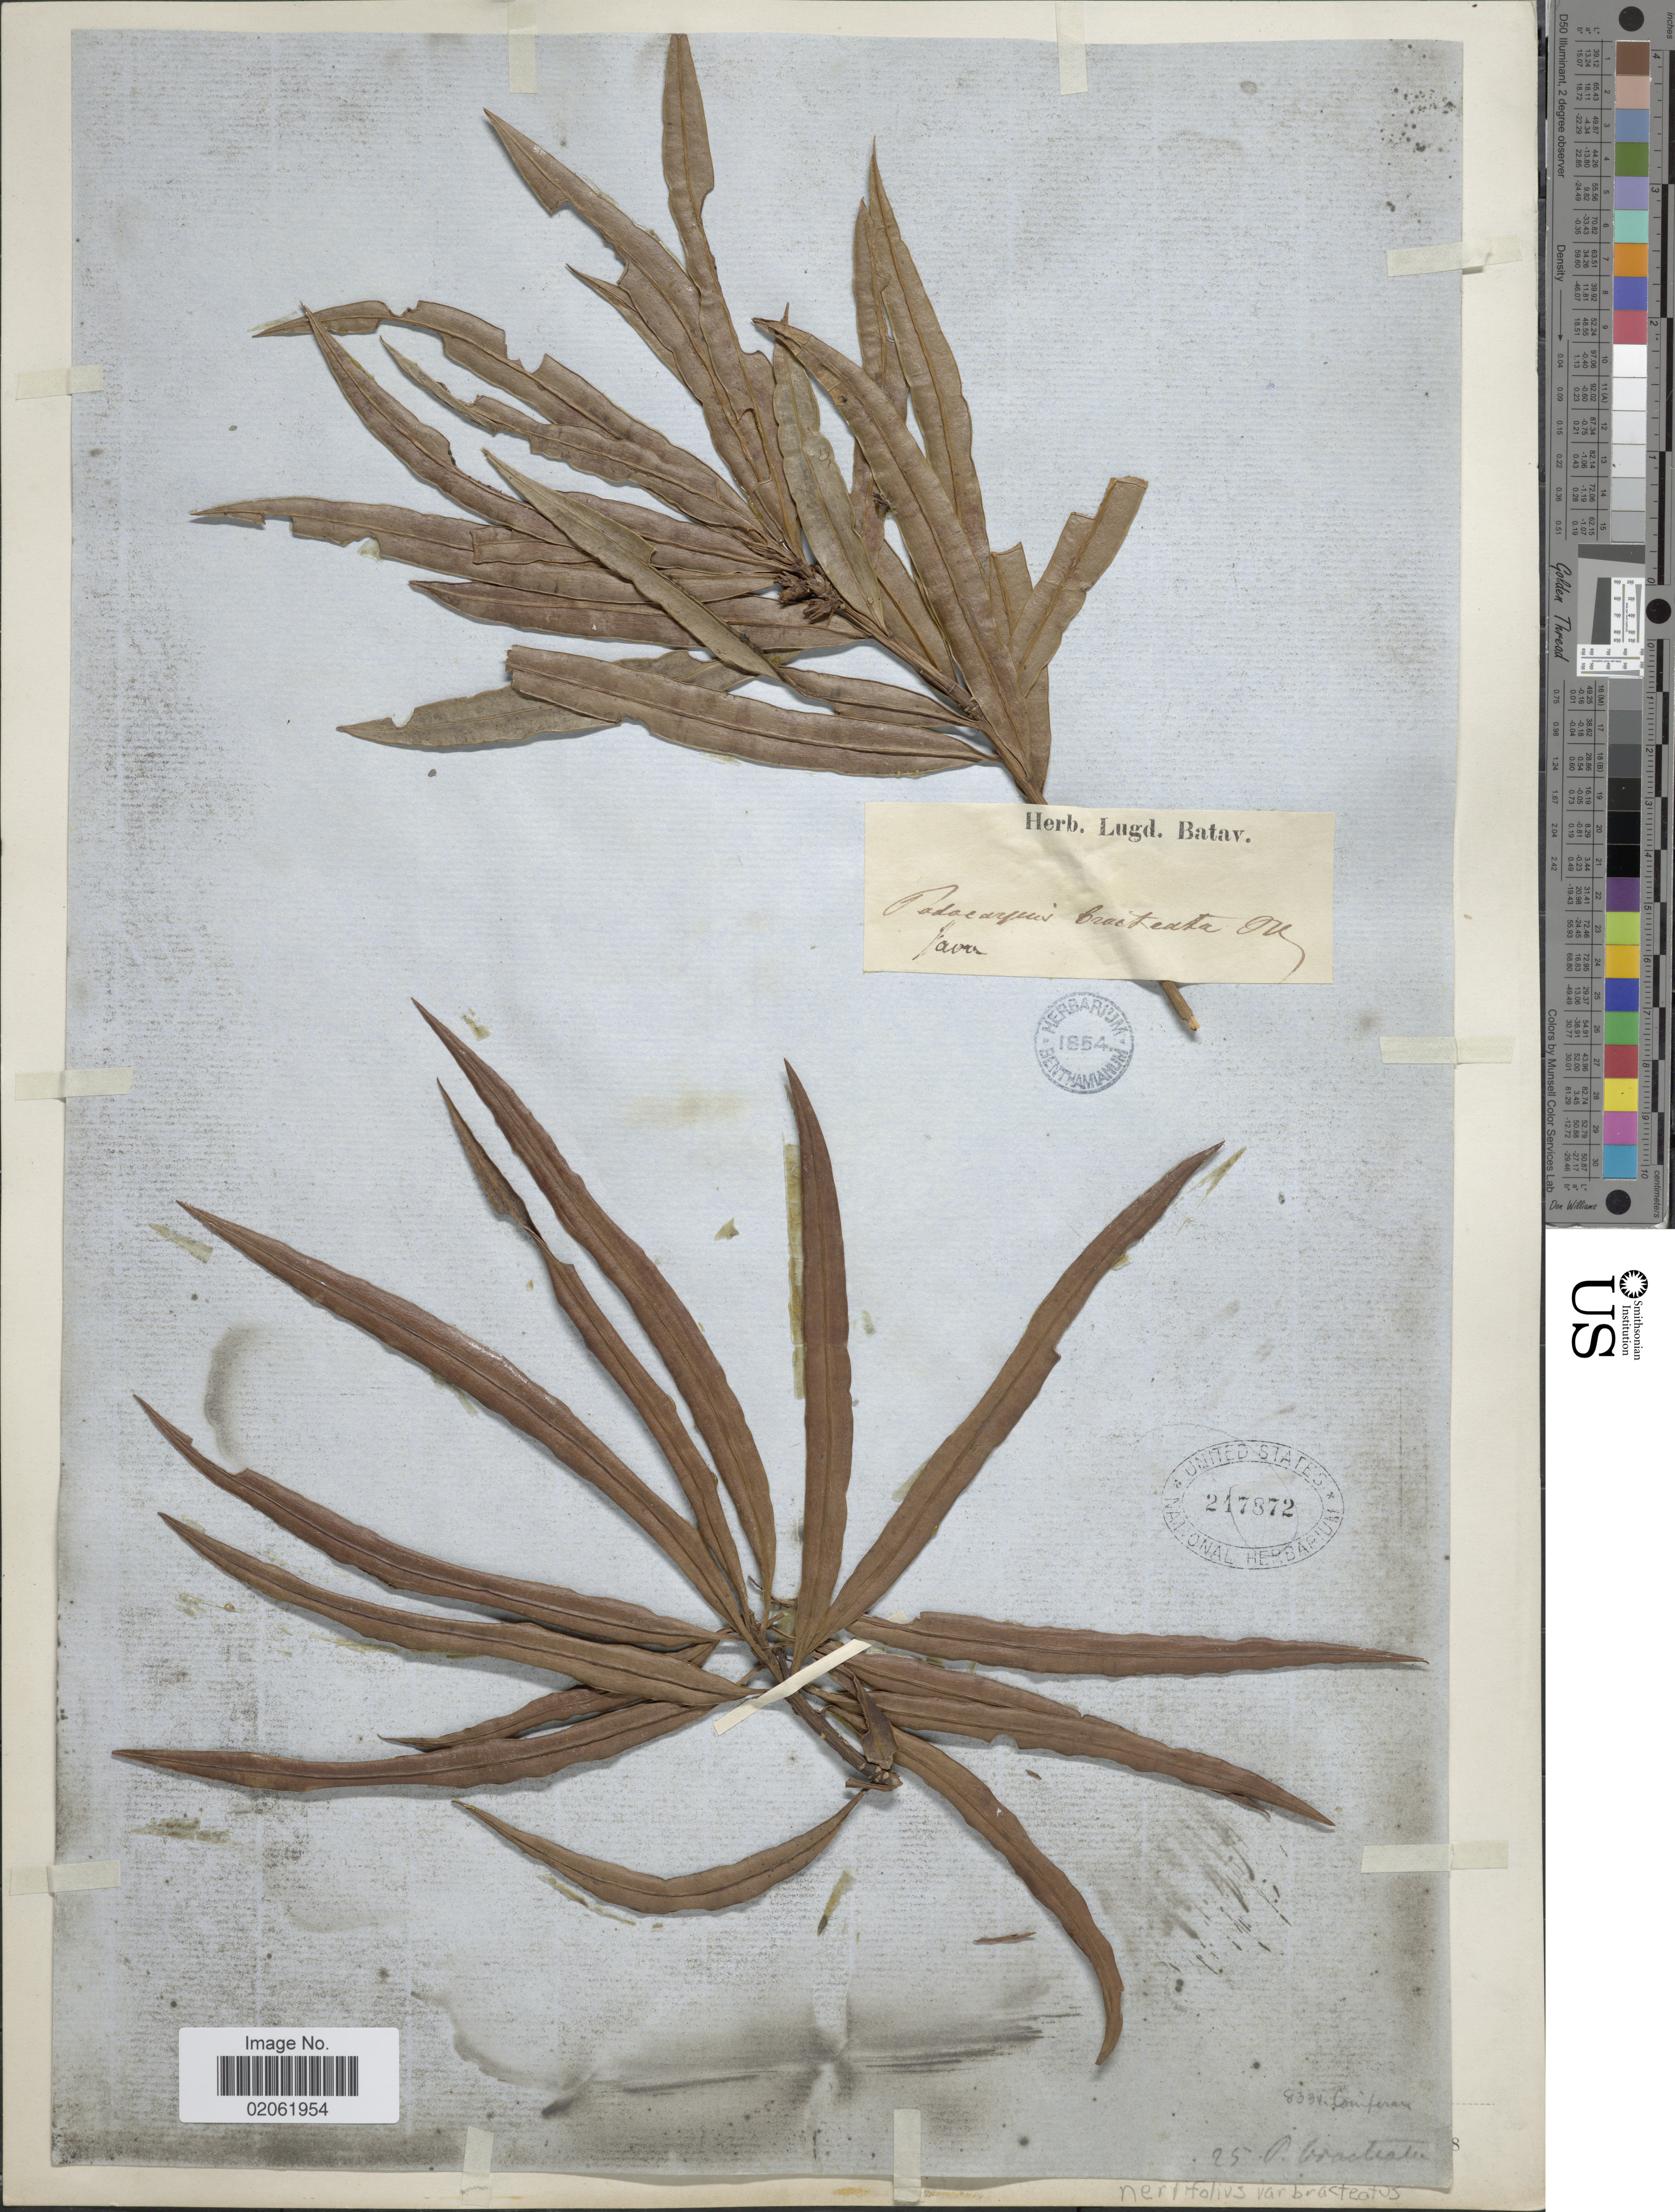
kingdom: Plantae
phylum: Tracheophyta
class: Pinopsida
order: Pinales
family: Podocarpaceae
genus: Podocarpus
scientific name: Podocarpus neriifolius var. neriifolius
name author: D. Don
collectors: ex herb. Lugduno-Batavo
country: Indonesia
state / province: Java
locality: Java.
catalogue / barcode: US 247872